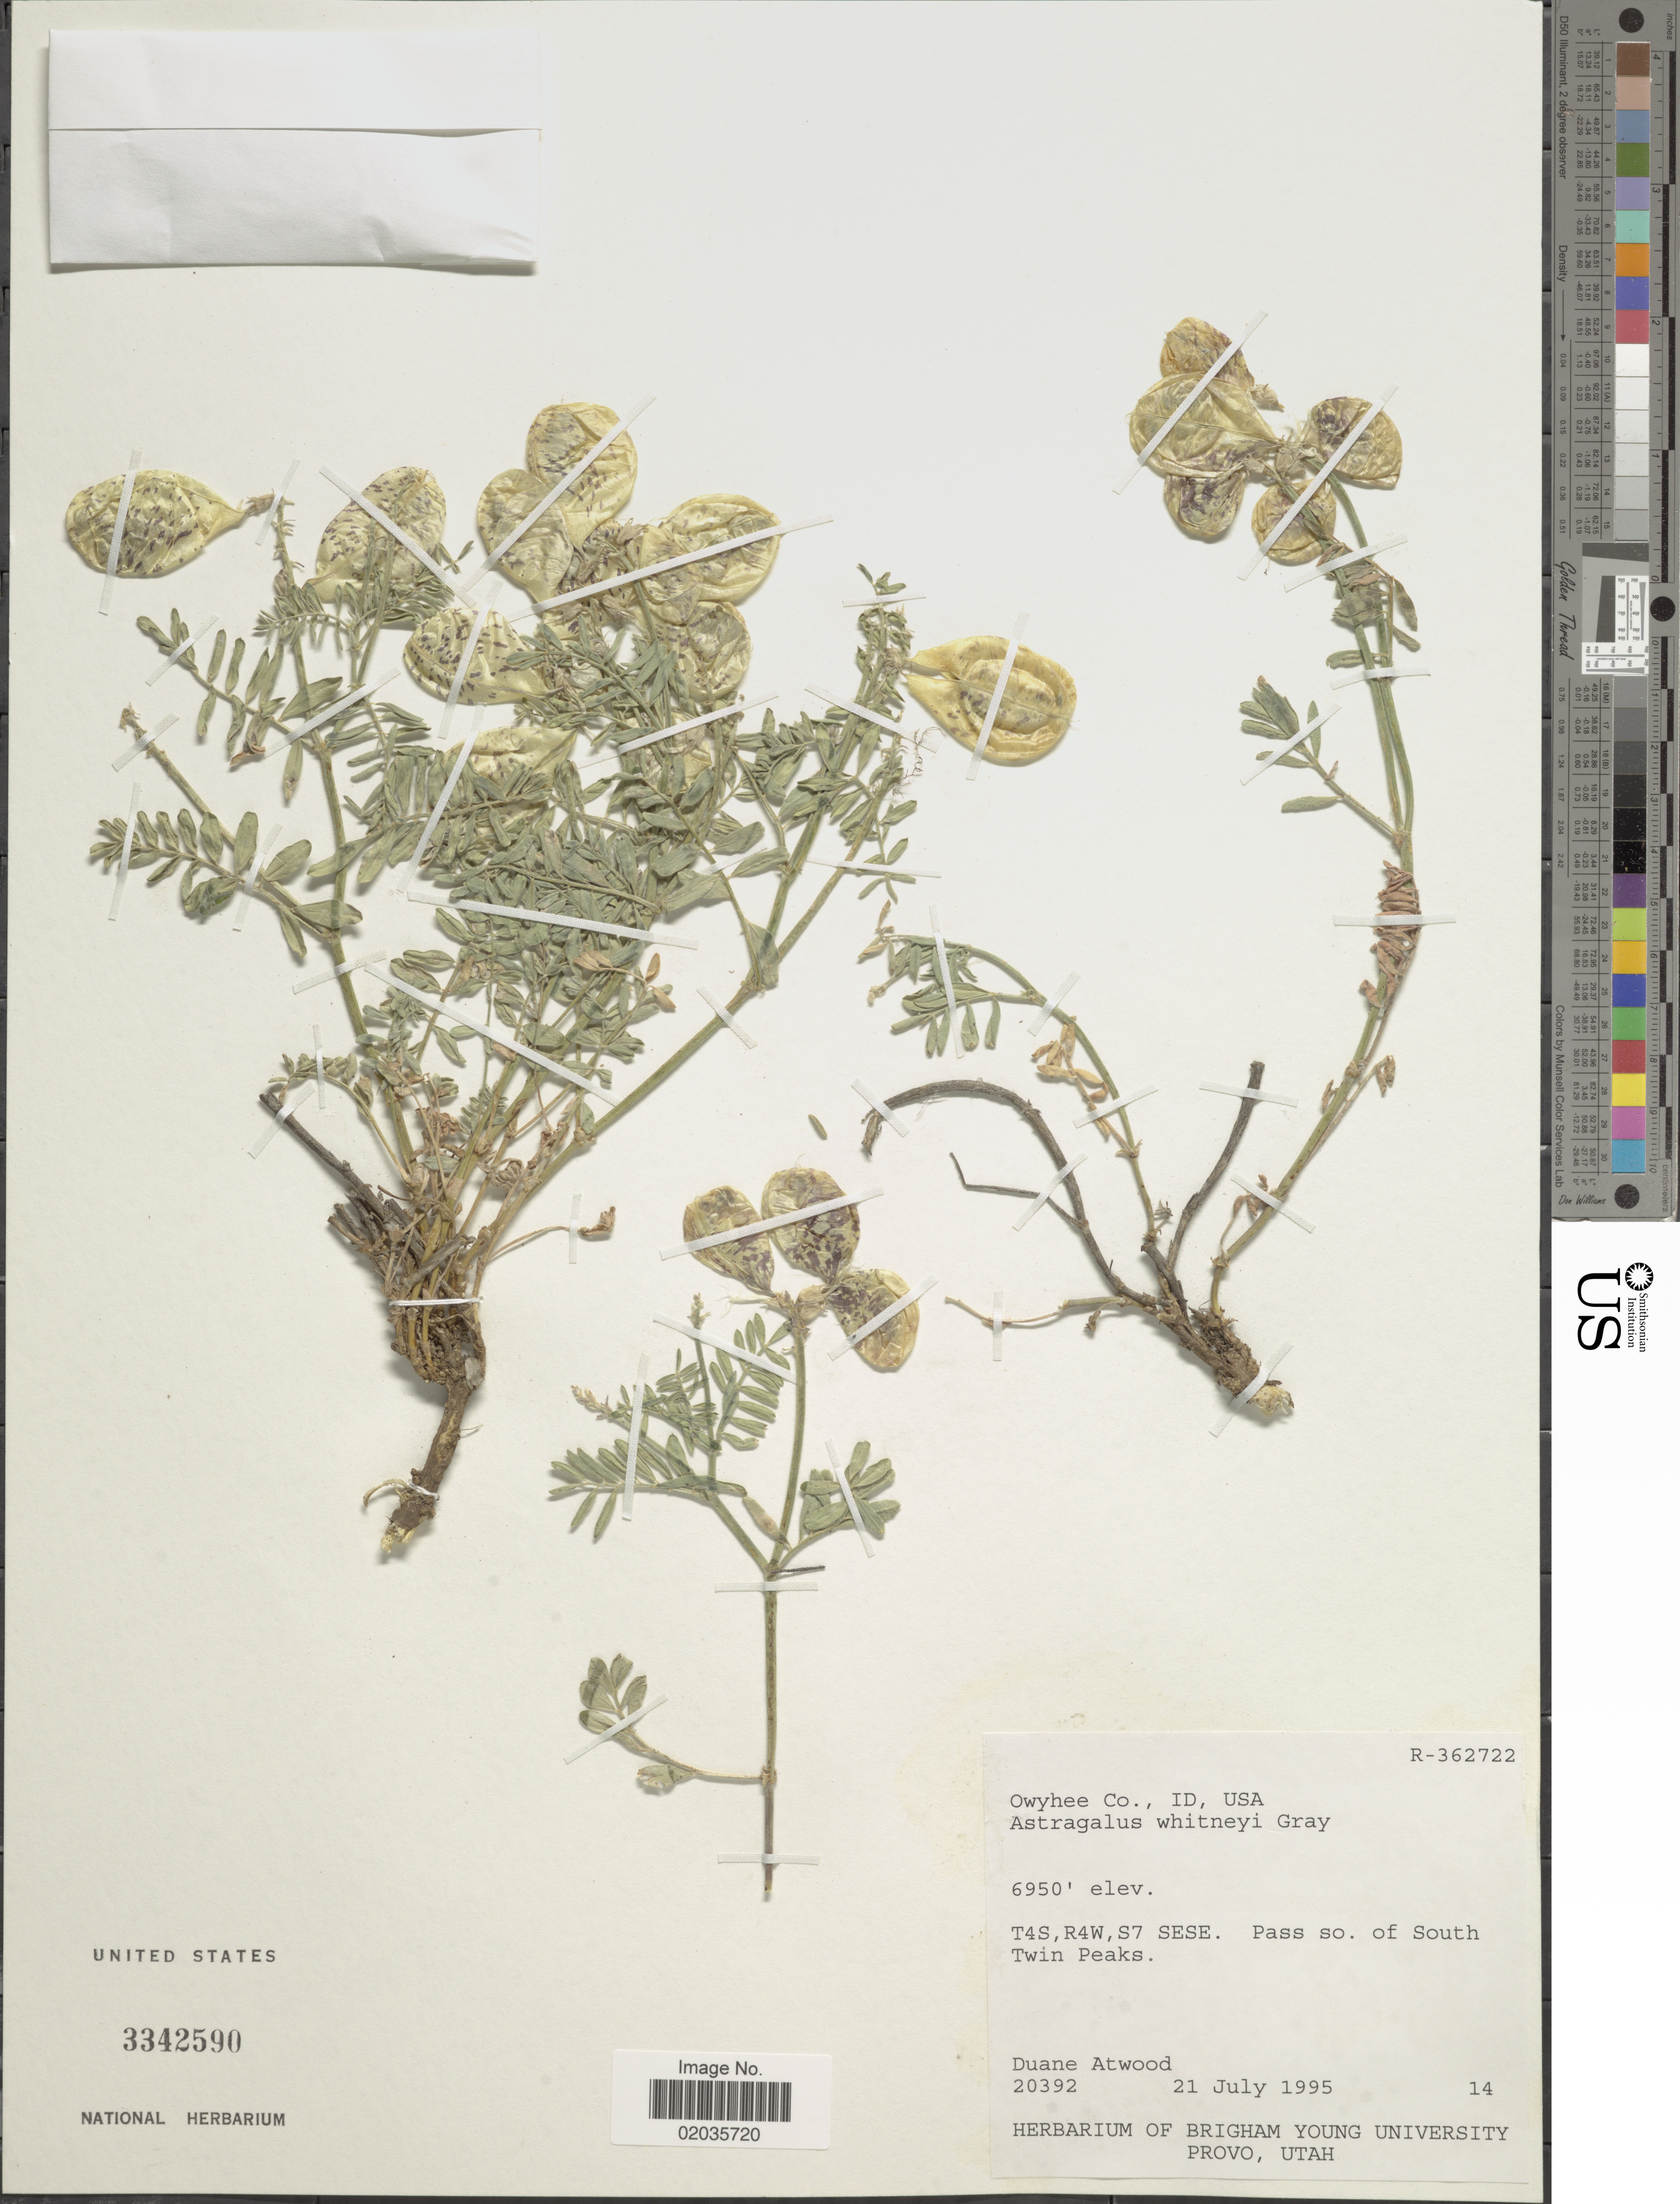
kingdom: Plantae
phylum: Tracheophyta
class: Magnoliopsida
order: Fabales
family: Fabaceae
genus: Astragalus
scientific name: Astragalus whitneyi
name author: A. Gray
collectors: D. Atwood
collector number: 20392/14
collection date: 1995-07-21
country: United States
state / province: Idaho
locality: Owyhee Co., T4S, R4W, S7 SESE, Pass so. of South Twin Peaks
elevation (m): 2118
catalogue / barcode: US 3342590